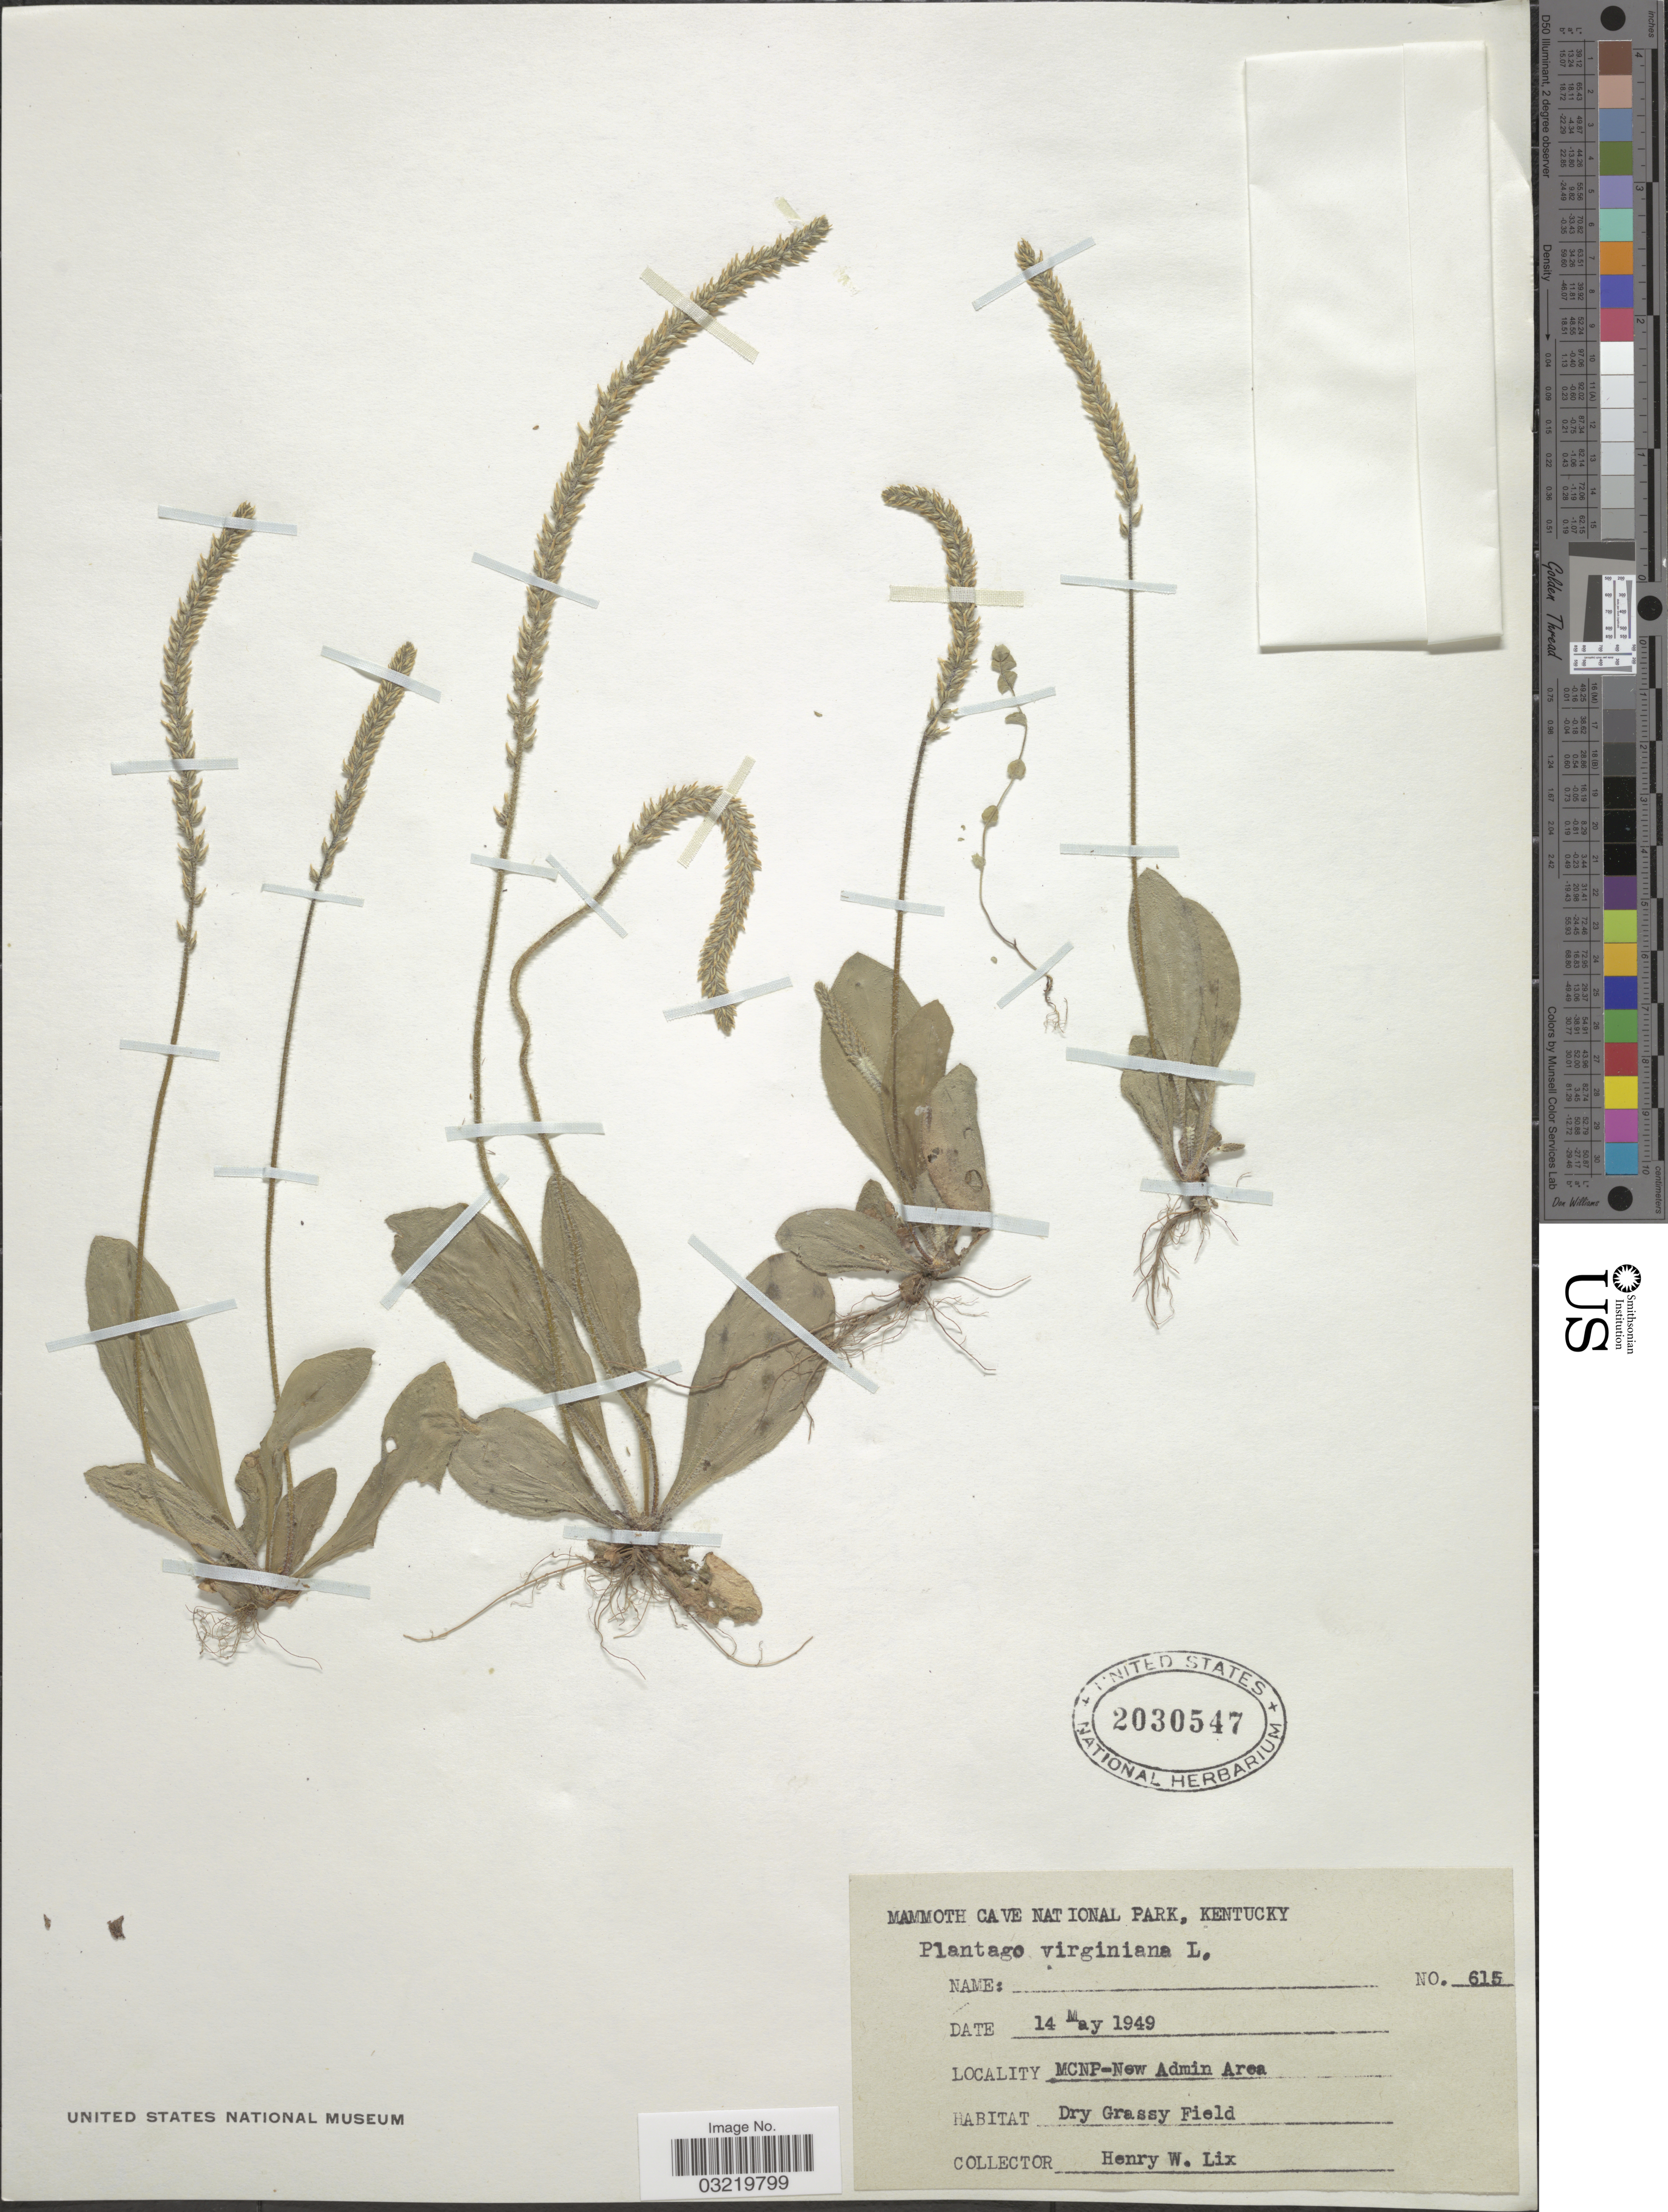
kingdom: Plantae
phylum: Tracheophyta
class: Magnoliopsida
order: Lamiales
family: Plantaginaceae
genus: Plantago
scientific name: Plantago virginica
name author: L.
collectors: H. W. Lix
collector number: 615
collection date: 1949-05-14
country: United States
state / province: Kentucky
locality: Mammoth Cave National Park, MCNP- New Admin Area.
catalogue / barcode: US 2030547